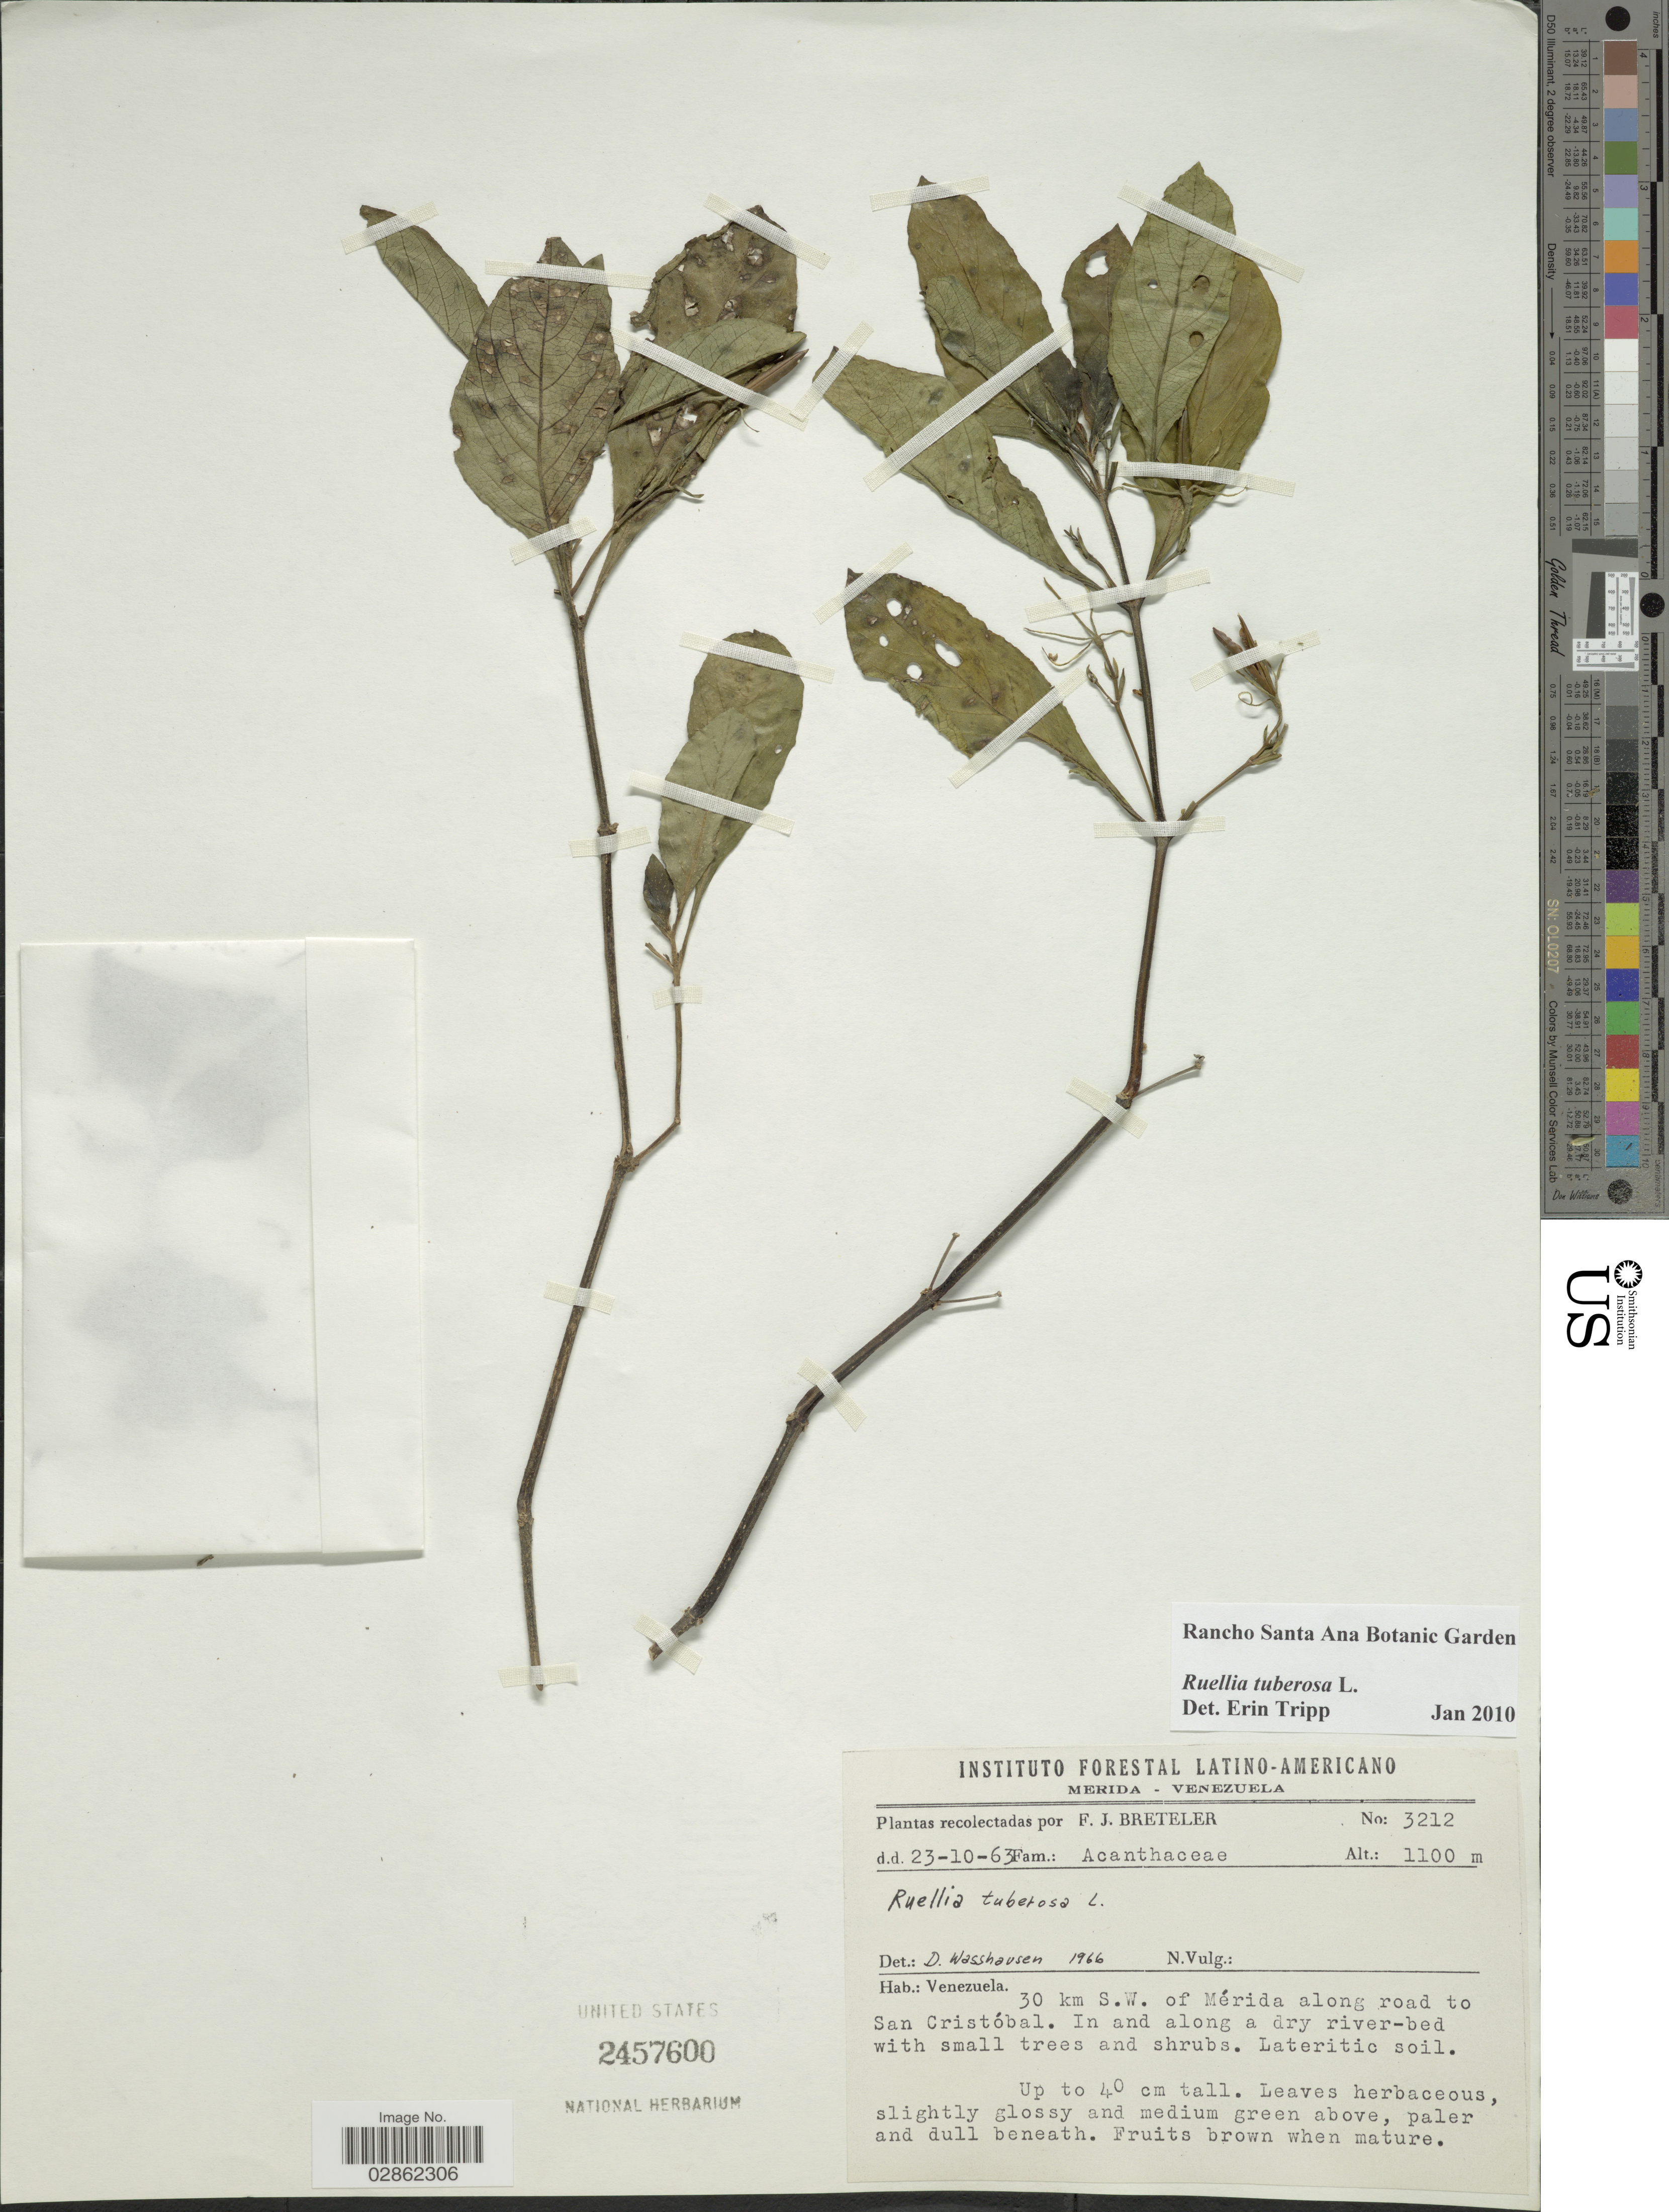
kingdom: Plantae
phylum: Tracheophyta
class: Magnoliopsida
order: Lamiales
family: Acanthaceae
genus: Ruellia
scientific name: Ruellia tuberosa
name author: L.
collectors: F. J. Breteler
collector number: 3212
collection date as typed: Transcribed d/m/y: 23/10/63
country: Venezuela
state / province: Mérida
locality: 30 km S.W. of Mérida along road to San Cristóbal.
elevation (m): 1100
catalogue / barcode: US 2457600